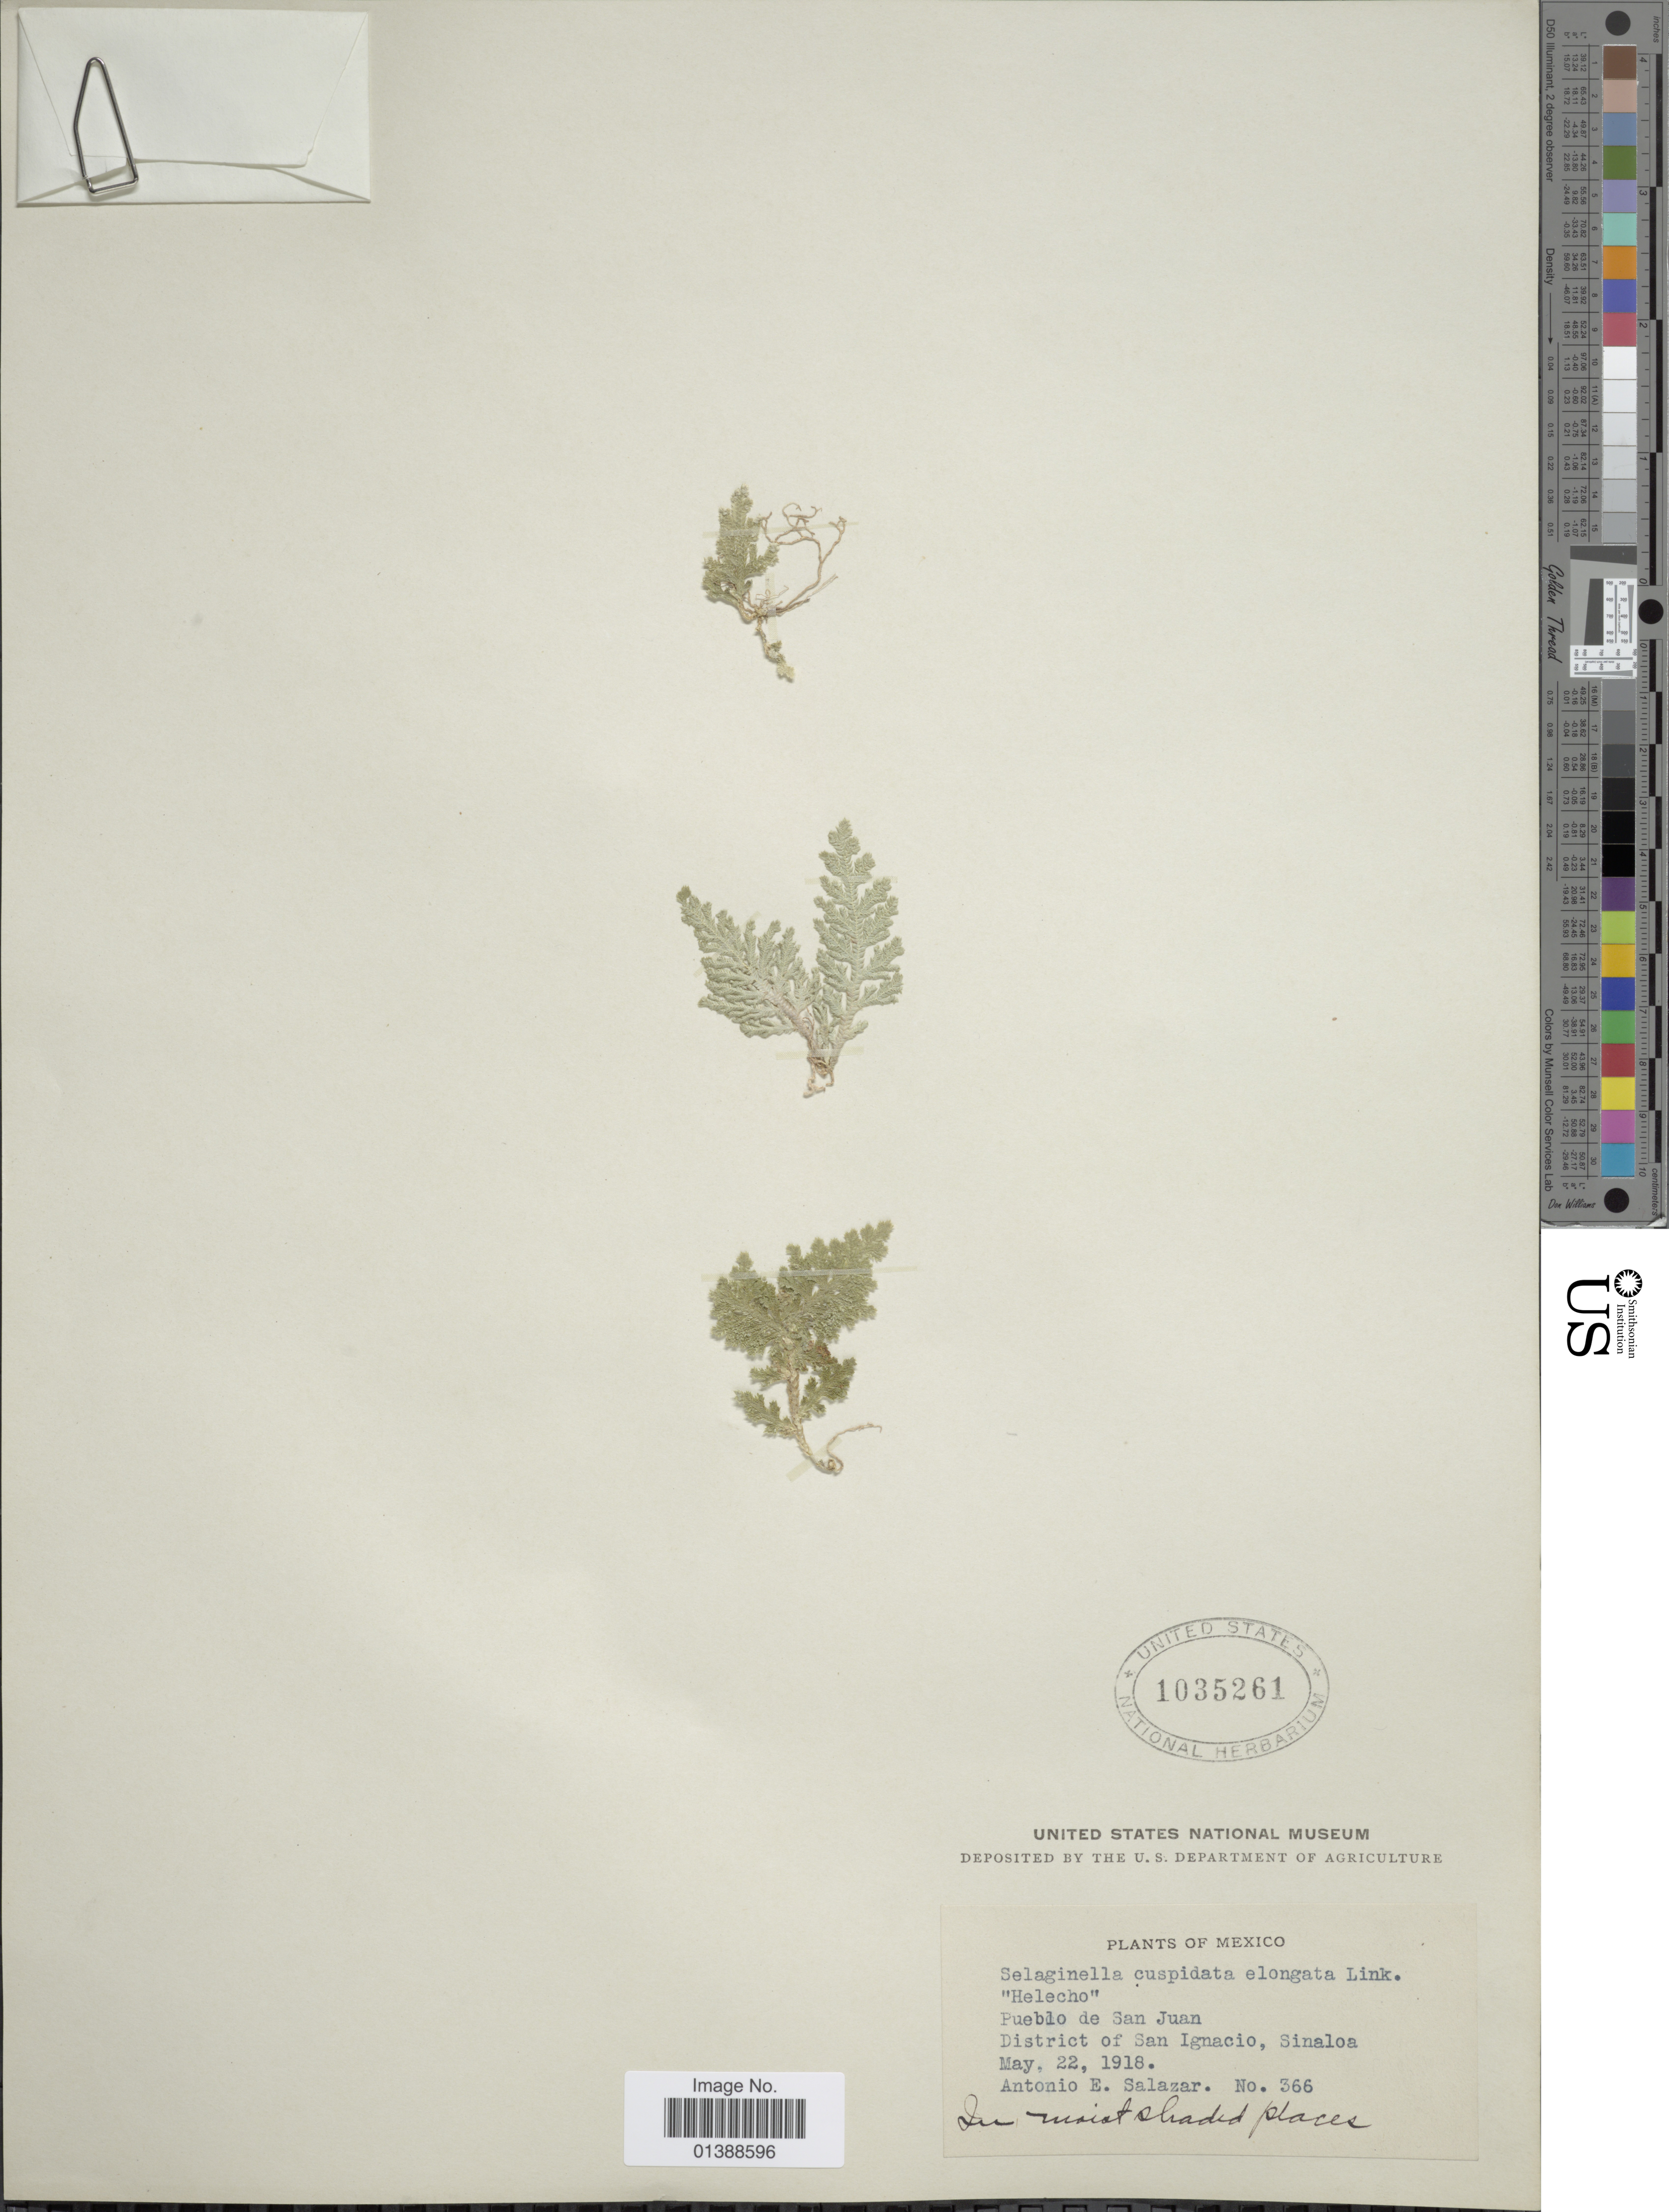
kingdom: Plantae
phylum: Tracheophyta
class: Lycopodiopsida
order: Selaginellales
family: Selaginellaceae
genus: Selaginella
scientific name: Selaginella pallescens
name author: (C. Presl) Spring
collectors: A. E. Salazar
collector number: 366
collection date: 1918-05-22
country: Mexico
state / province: Sinaloa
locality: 'Helecho' Pueblo de San Juan, District of San Ignacio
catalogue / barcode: US 1035261